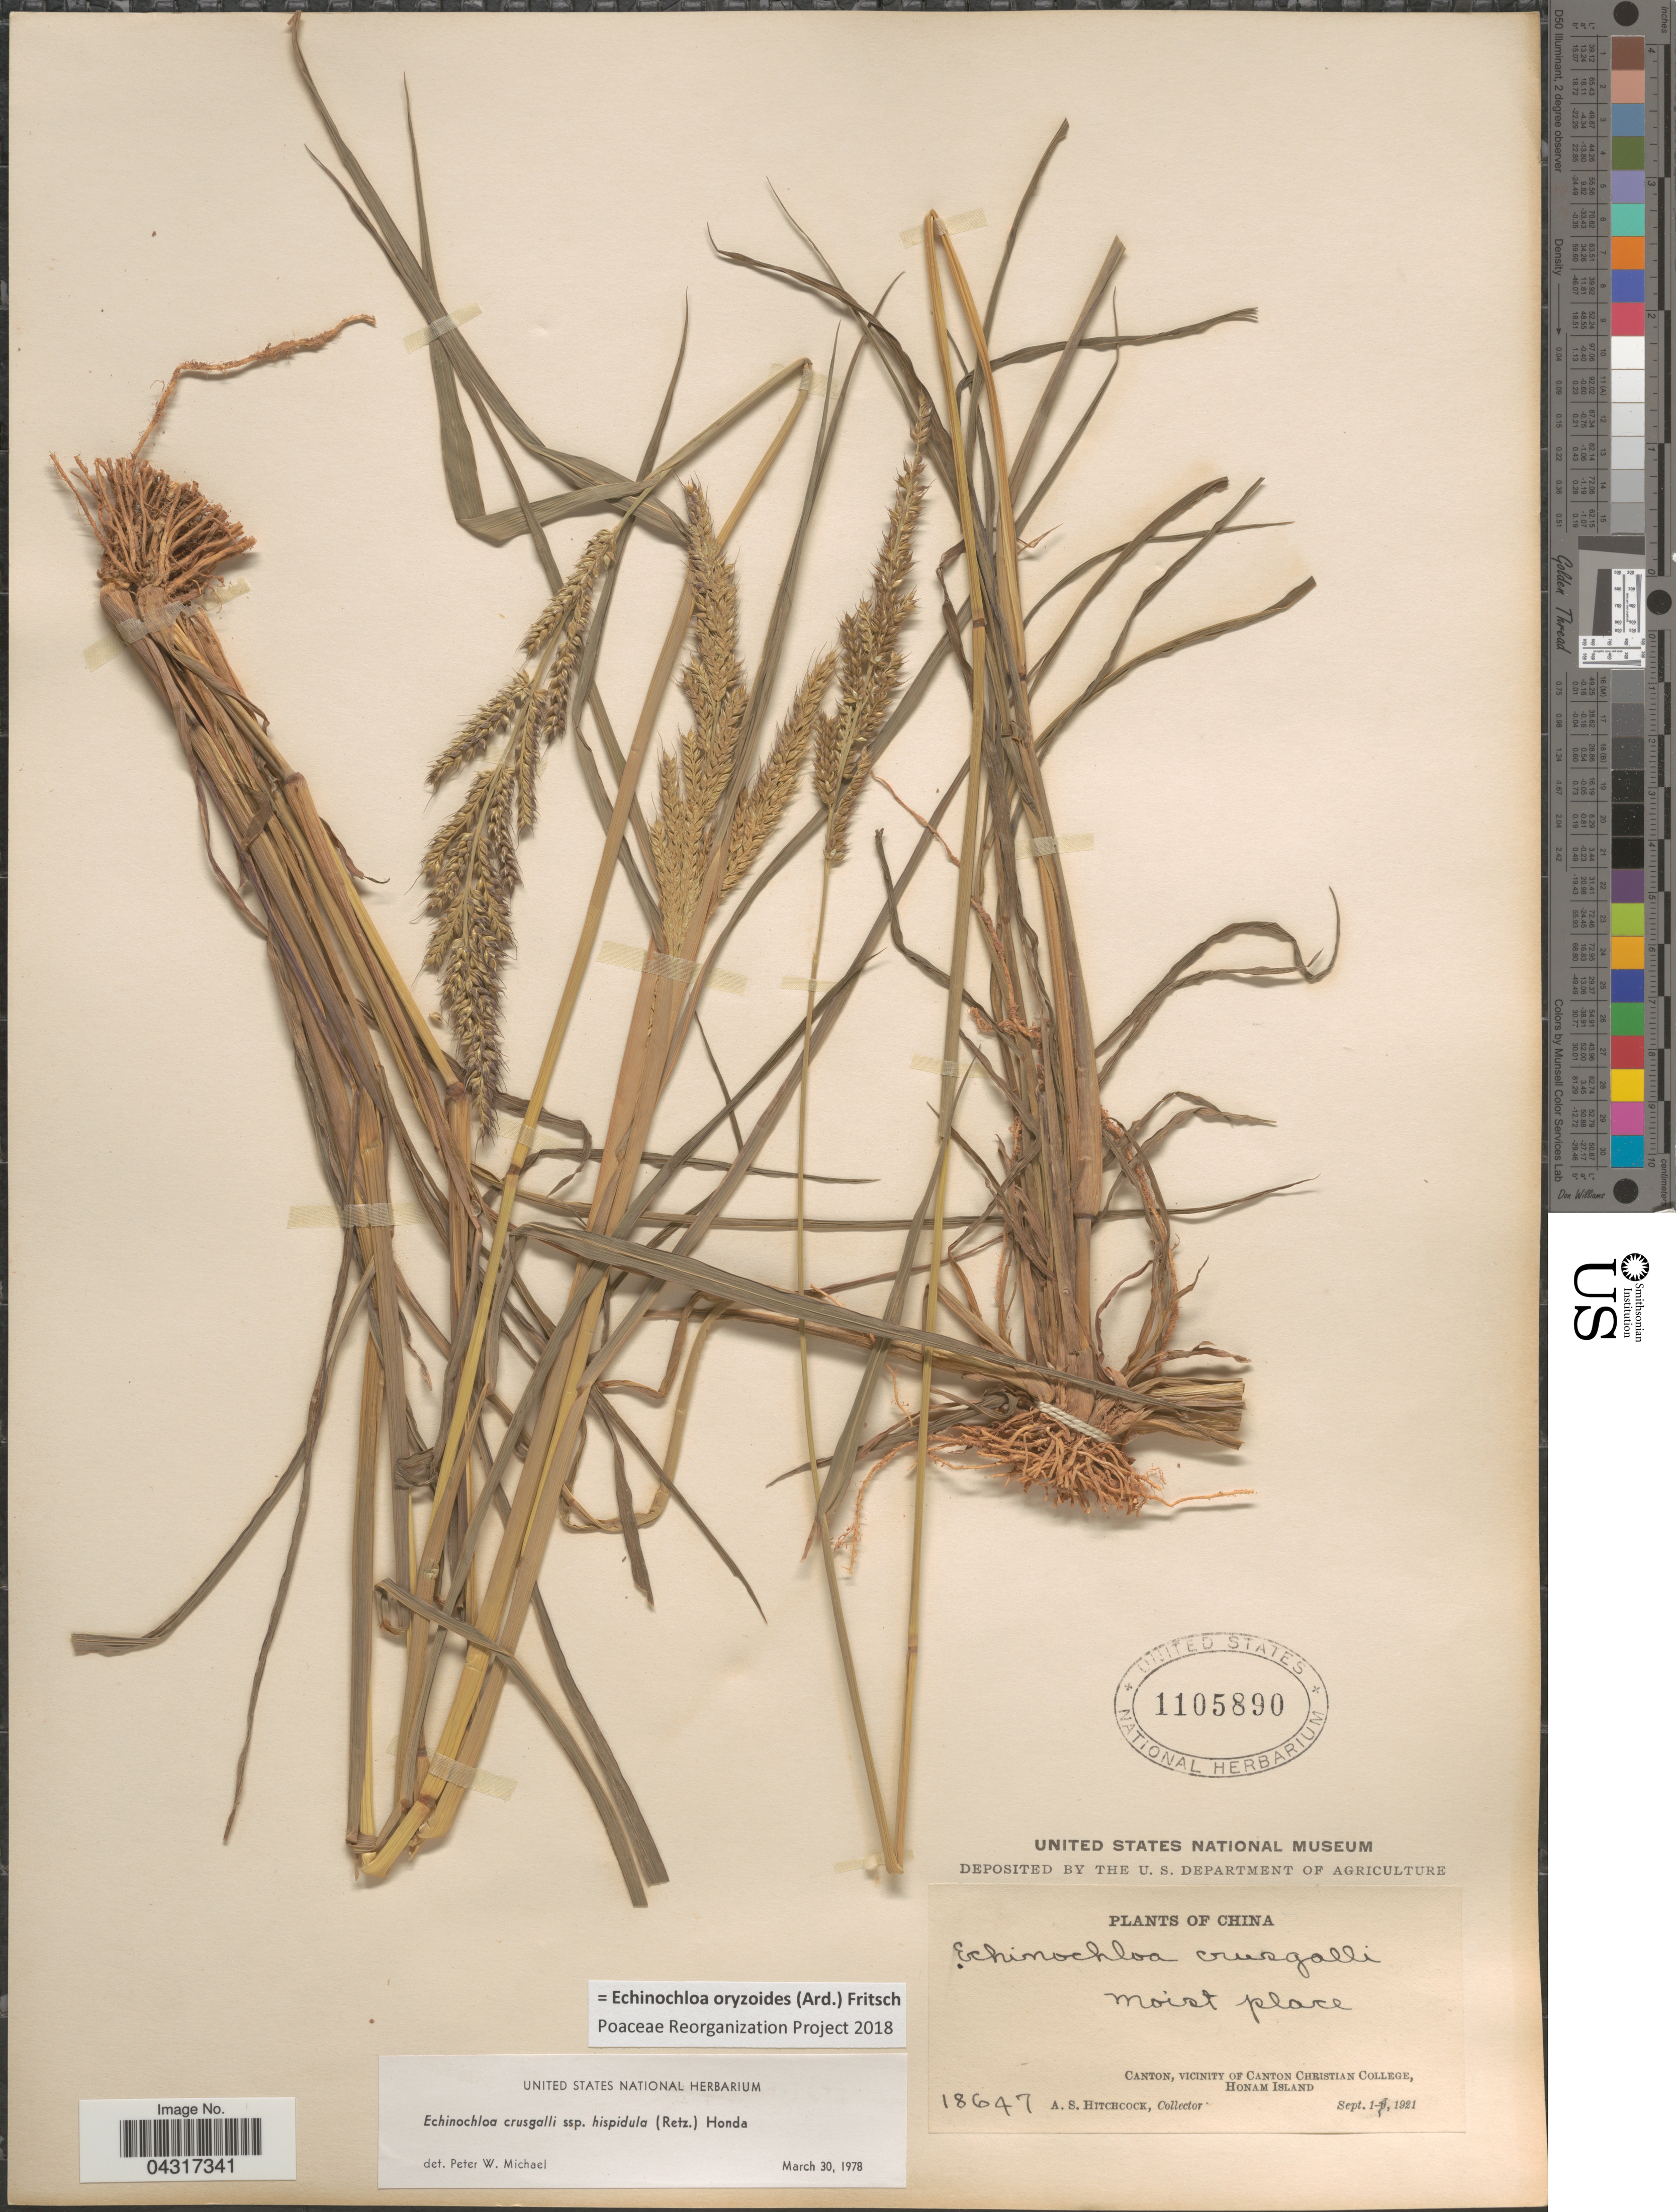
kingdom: Plantae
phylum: Tracheophyta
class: Liliopsida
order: Poales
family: Poaceae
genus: Echinochloa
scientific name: Echinochloa oryzoides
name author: (Ard.) Fritsch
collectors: A. S. Hitchcock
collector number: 18647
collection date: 1921-09-01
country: China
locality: Moist place. Canton, vicinity of Canton Christian College, Honam Island.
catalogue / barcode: US 1105890